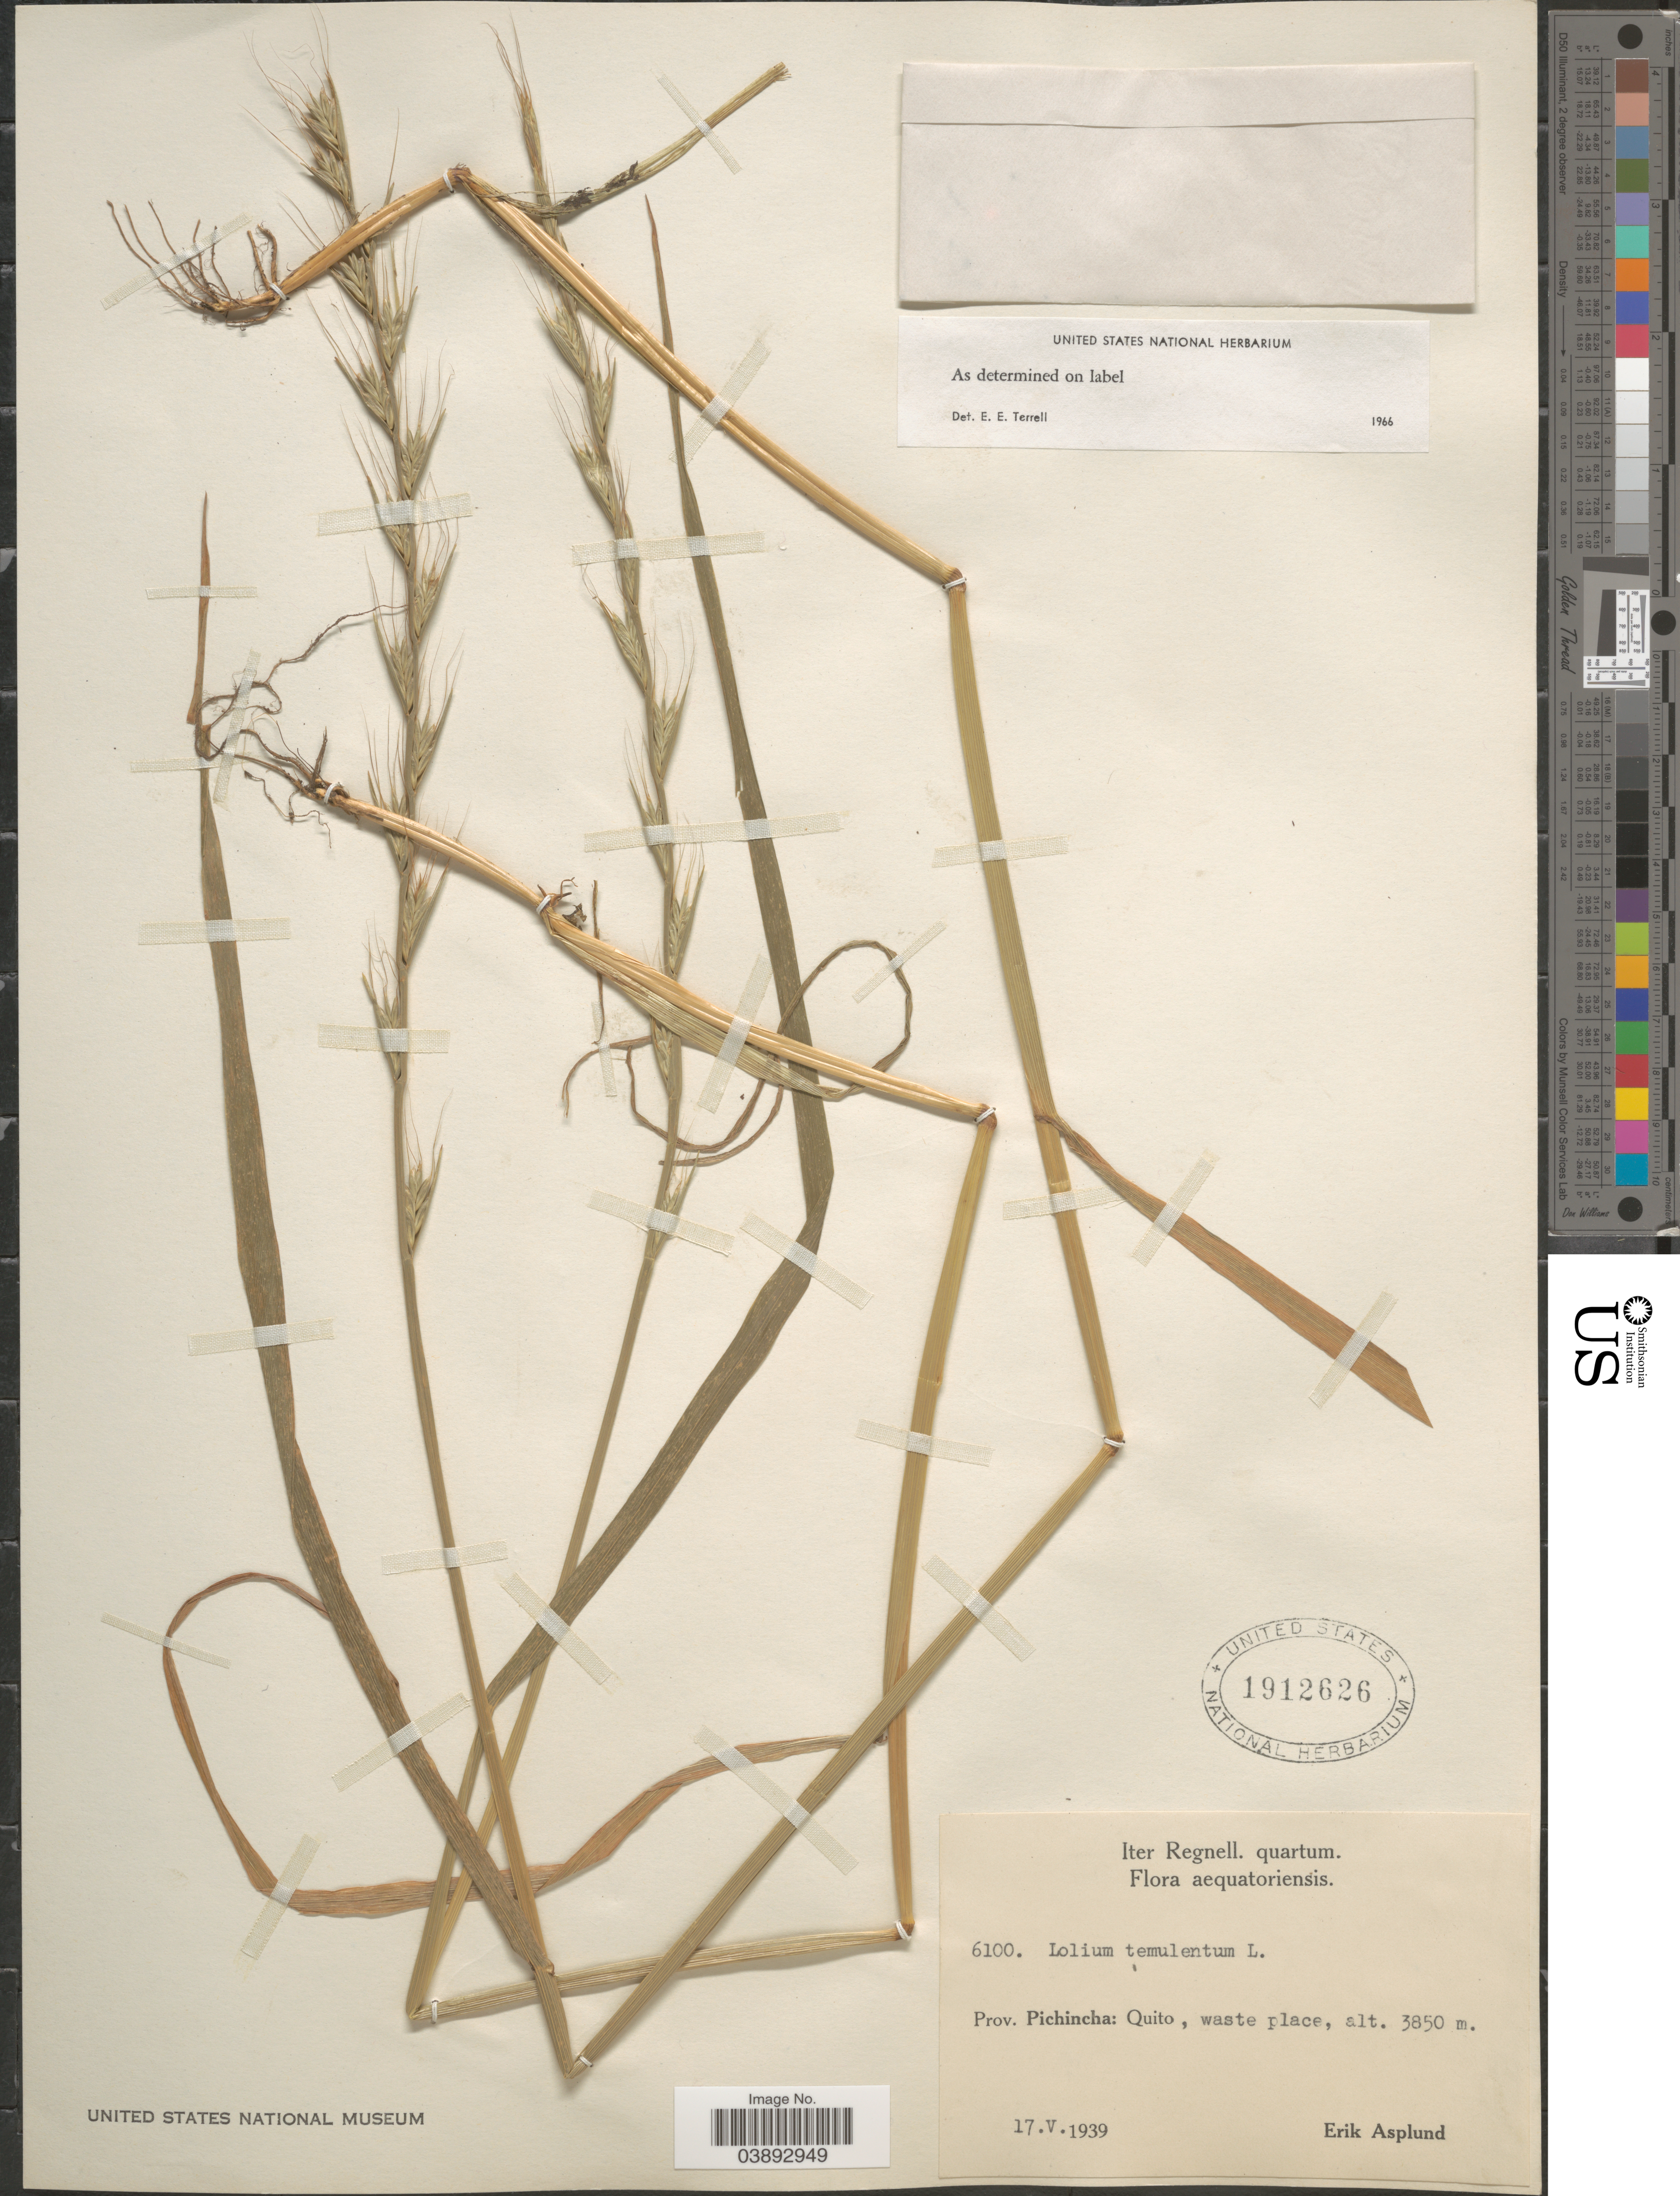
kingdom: Plantae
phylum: Tracheophyta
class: Liliopsida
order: Poales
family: Poaceae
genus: Lolium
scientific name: Lolium temulentum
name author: L.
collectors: E. Asplund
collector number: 6100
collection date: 1939-05-17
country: Ecuador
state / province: Pichincha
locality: Aequatoriensis. Quito.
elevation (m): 3850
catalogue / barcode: US 1912626